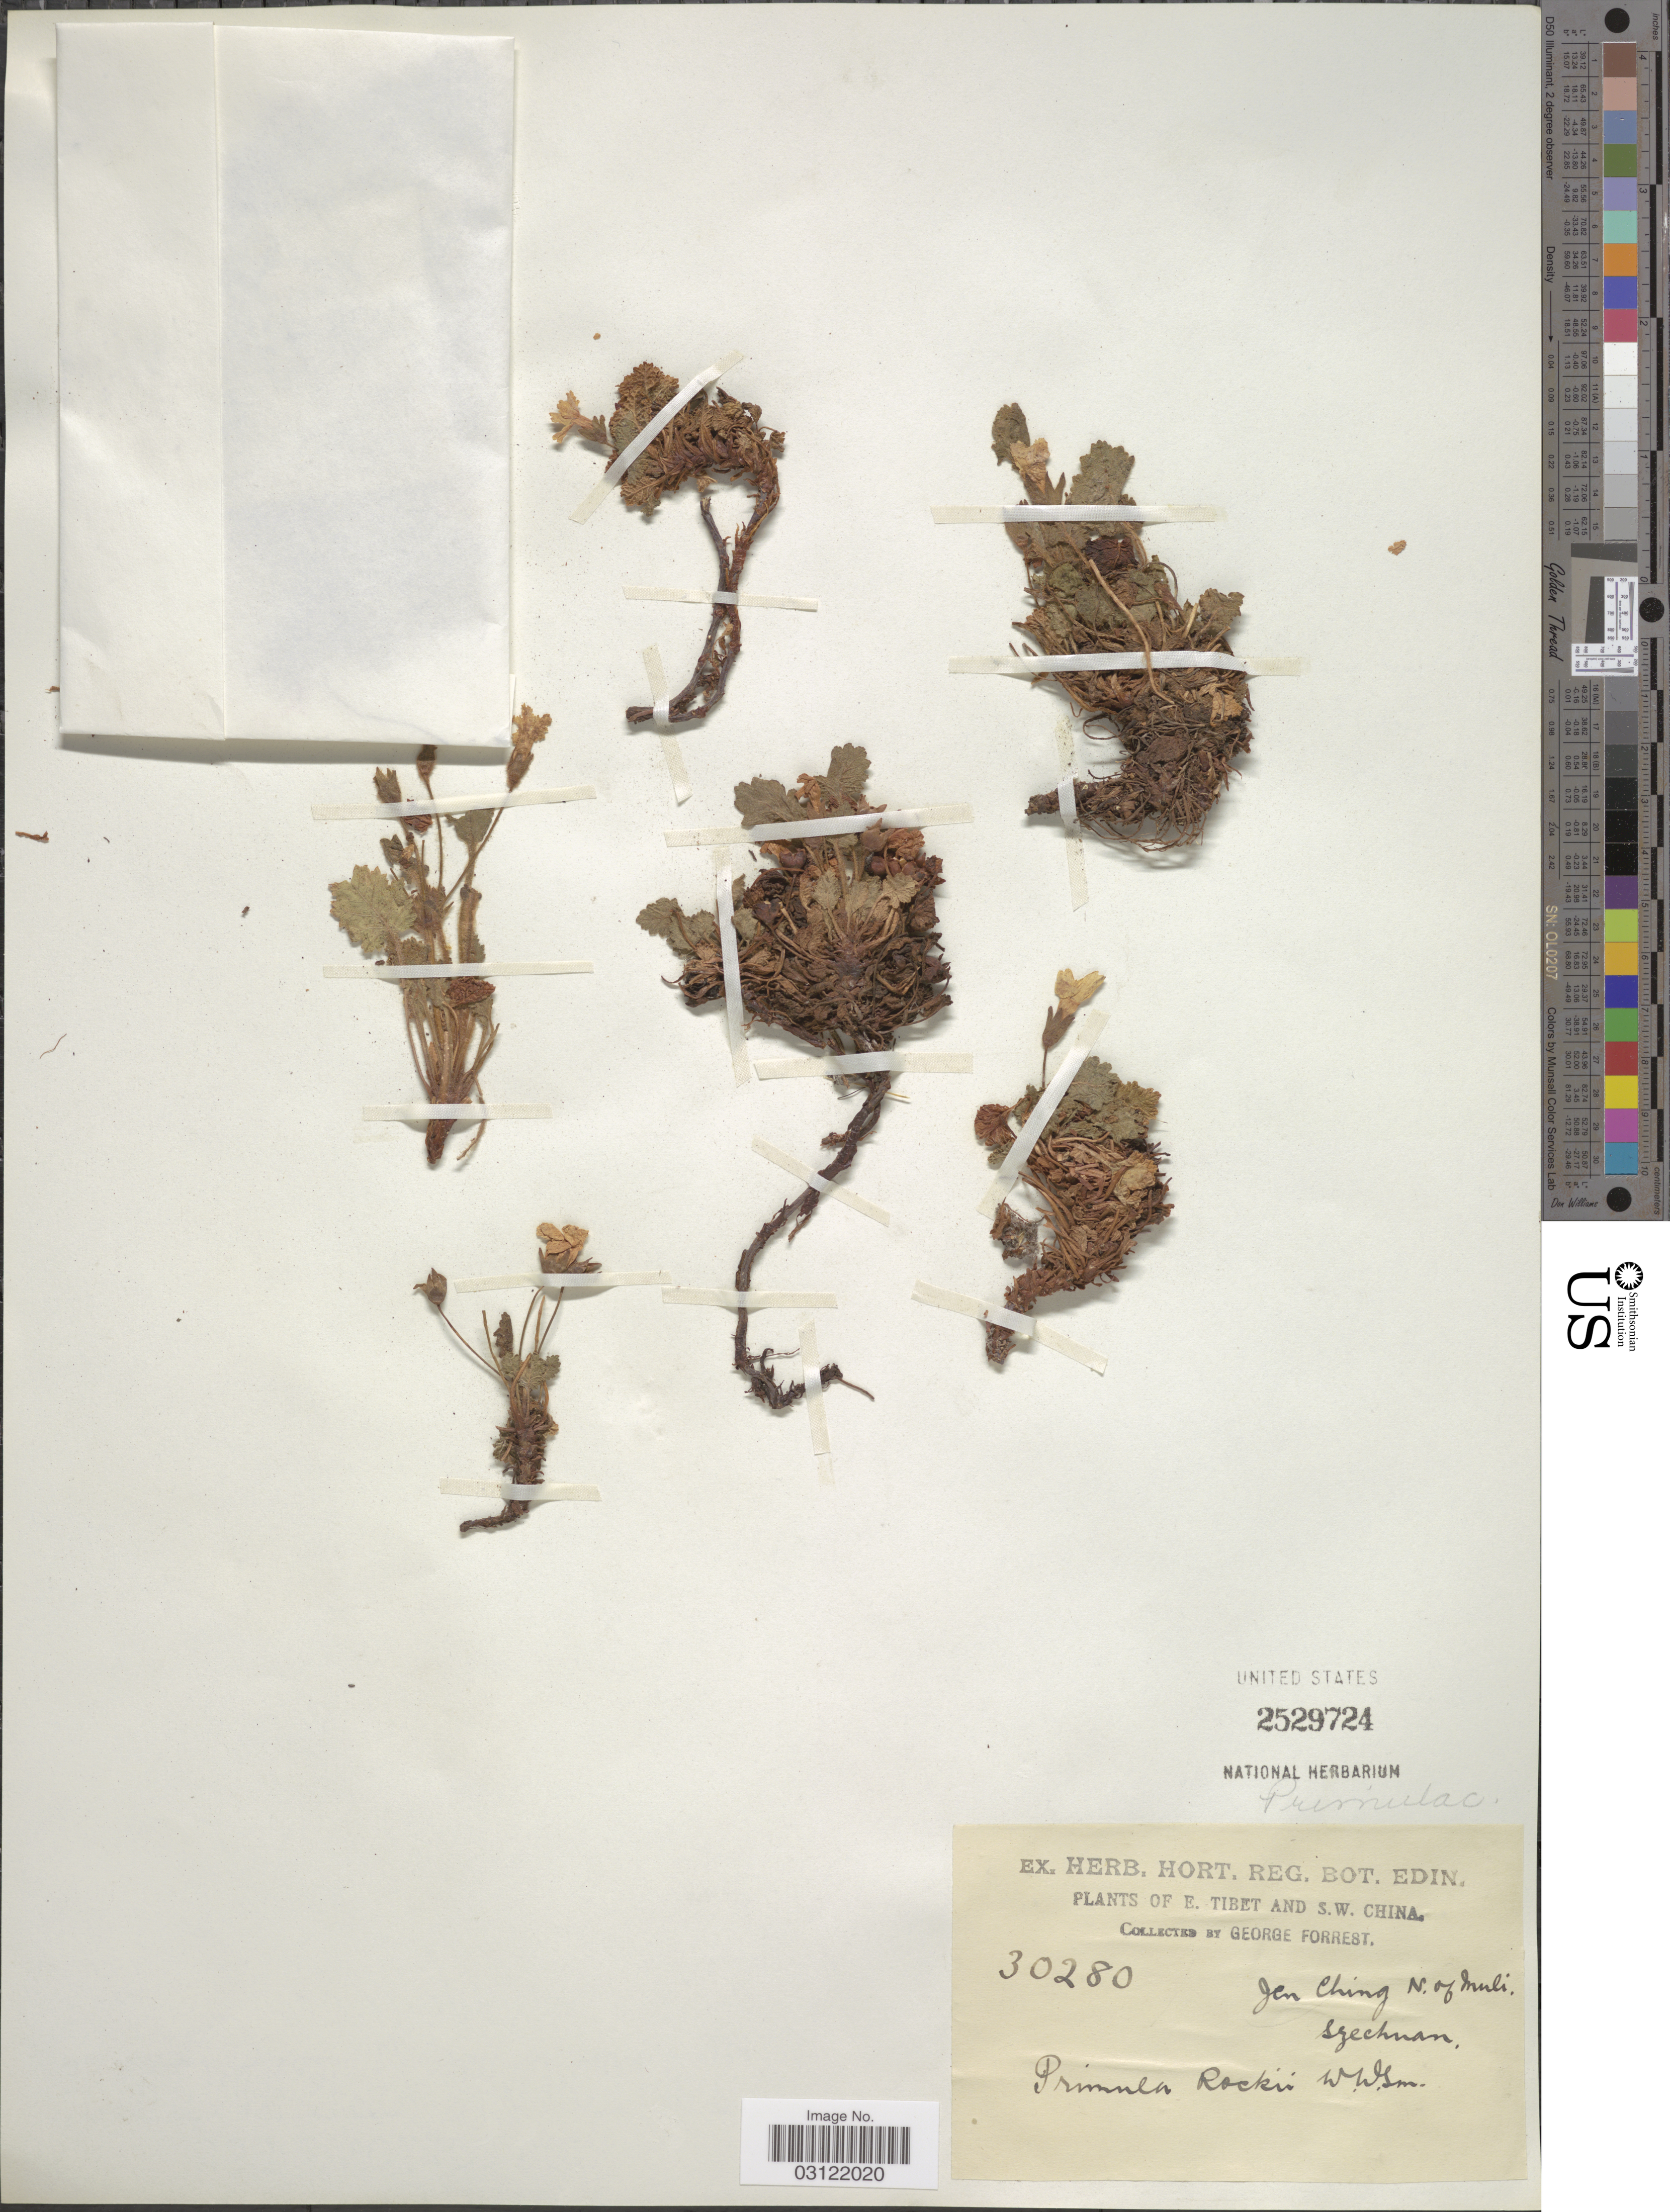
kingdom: Plantae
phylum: Tracheophyta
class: Magnoliopsida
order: Ericales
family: Primulaceae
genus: Primula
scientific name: Primula rockii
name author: W.W. Sm.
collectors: G. Forrest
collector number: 30280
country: China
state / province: Sichuan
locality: S.W. China. Jen Ching N. of Muli. Szechuan.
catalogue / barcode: US 2529724